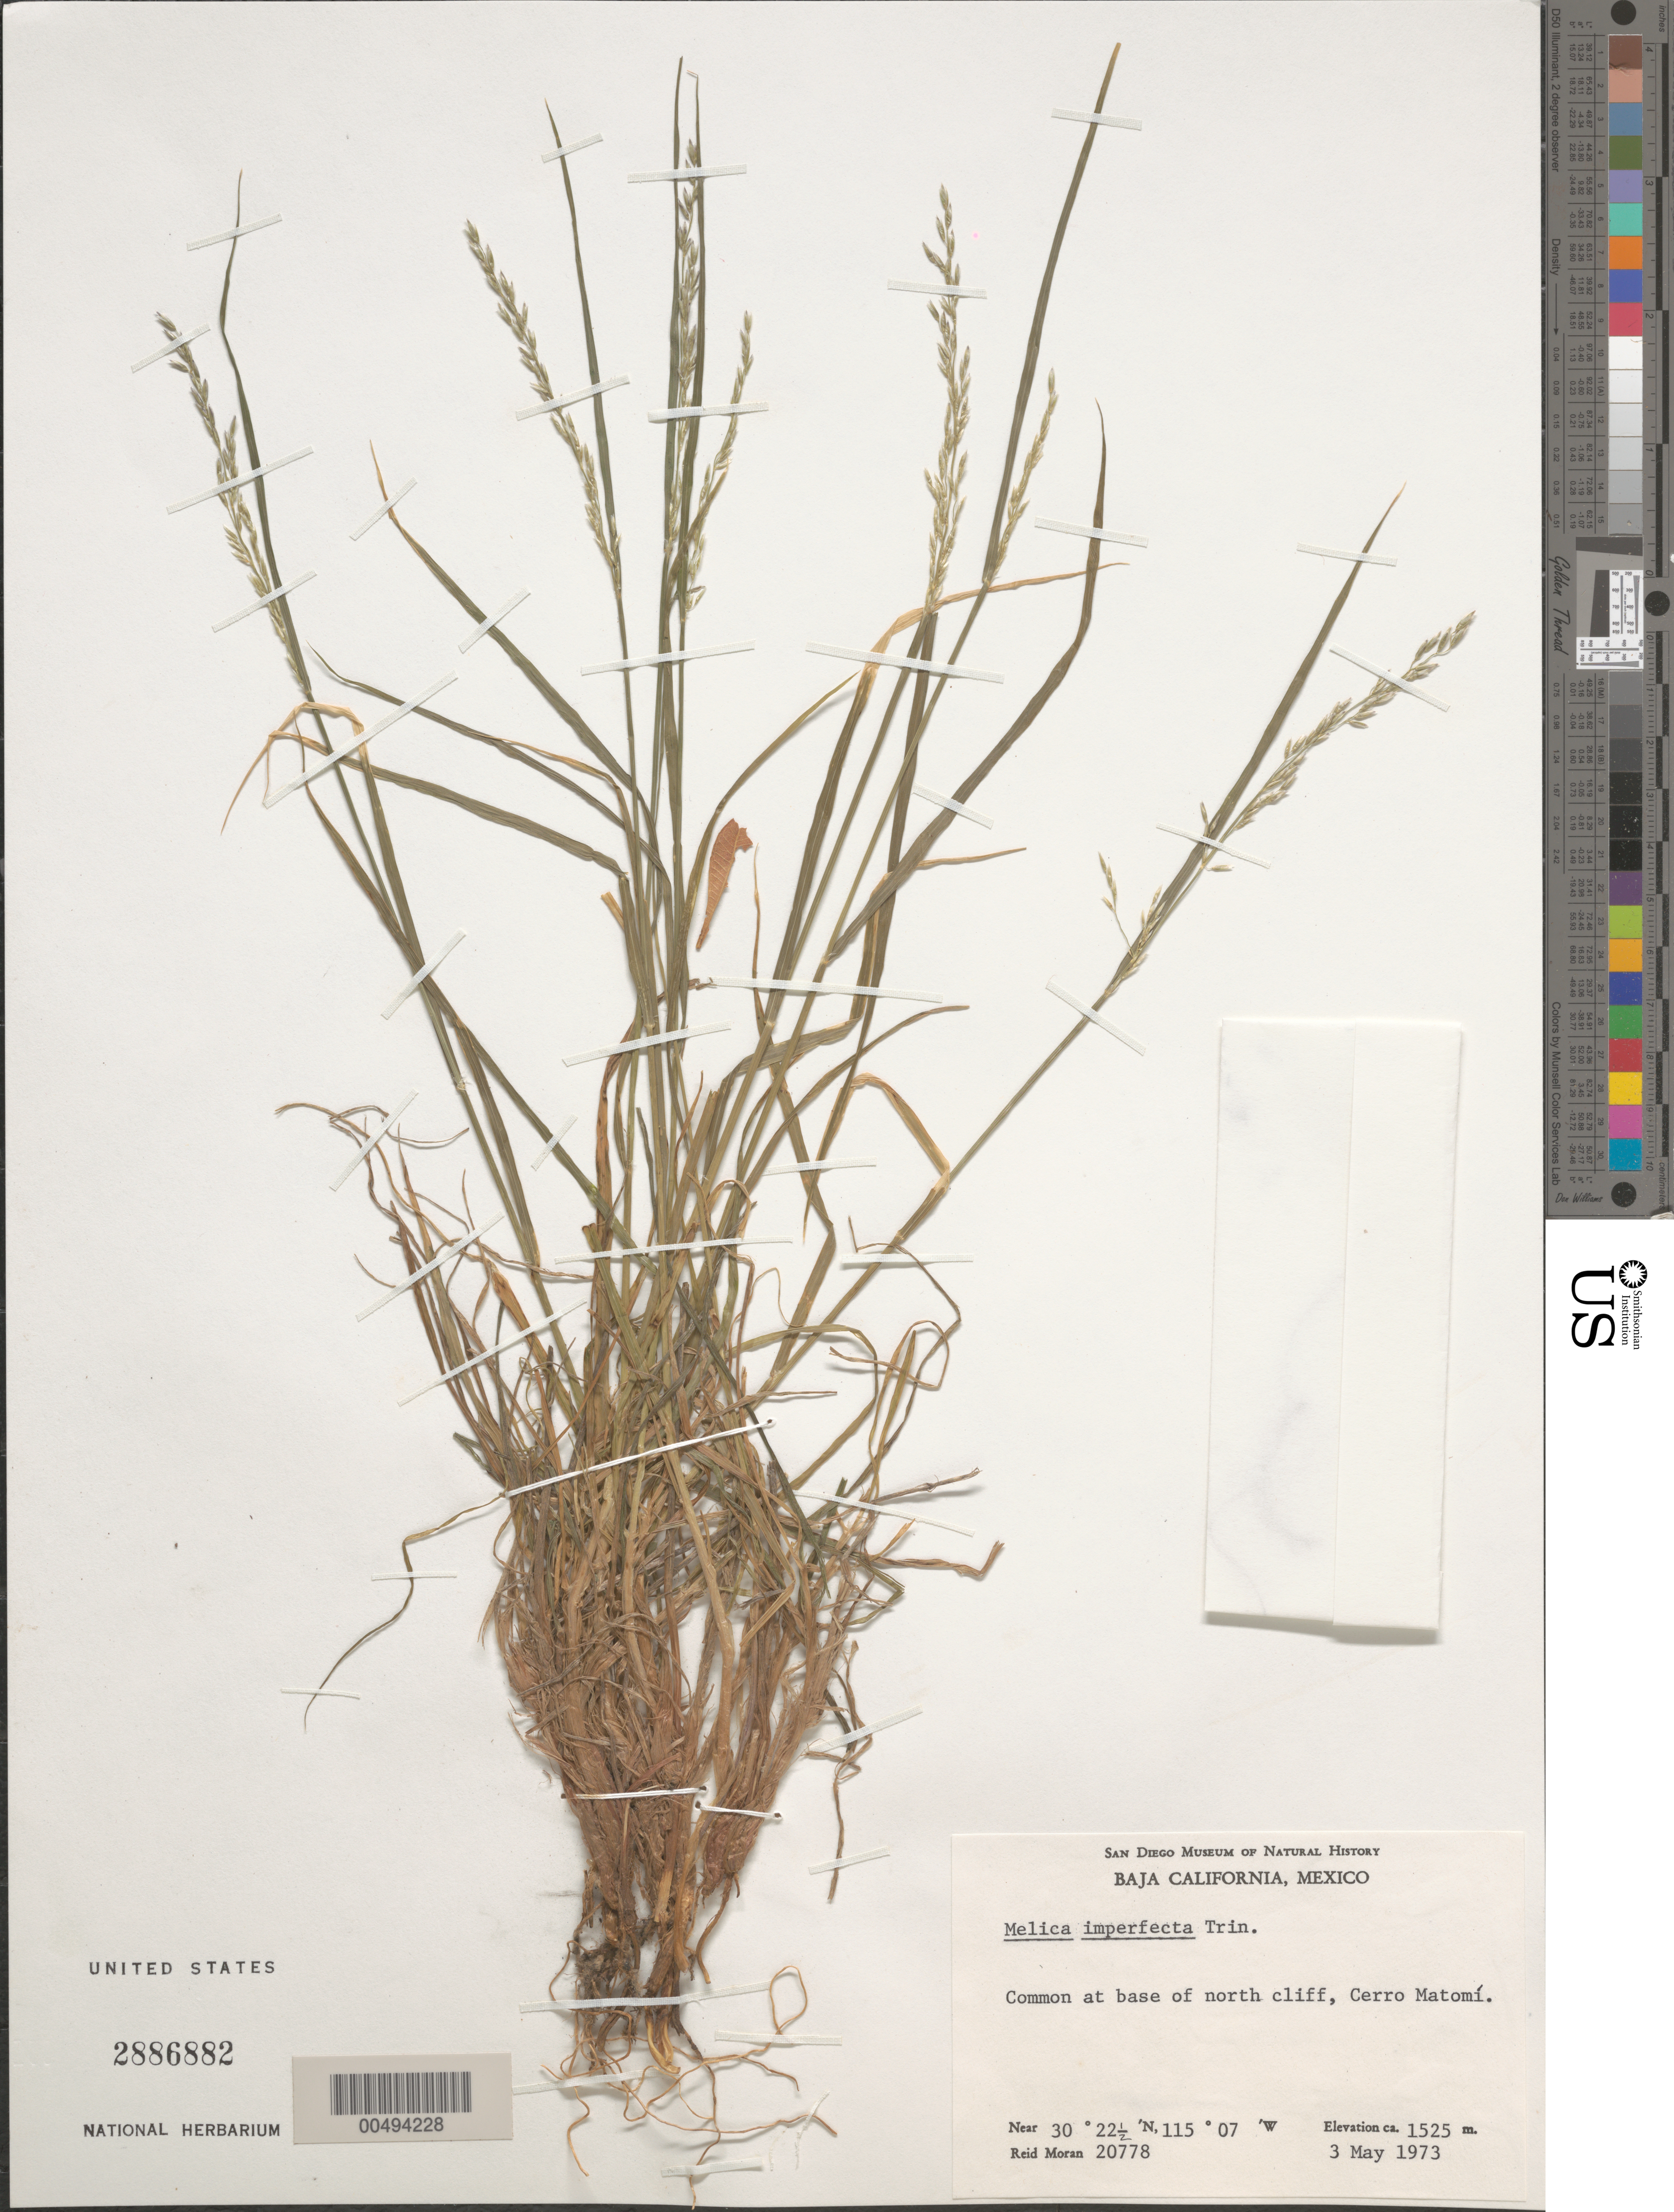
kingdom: Plantae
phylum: Tracheophyta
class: Liliopsida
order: Poales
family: Poaceae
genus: Melica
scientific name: Melica imperfecta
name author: Trin.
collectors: R. V. Moran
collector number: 20778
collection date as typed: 3 May 1973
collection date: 1973-05-03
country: Mexico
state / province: Baja California Norte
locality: Base of N cliff, Cerro Matom¡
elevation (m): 1525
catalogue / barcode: US 2886882